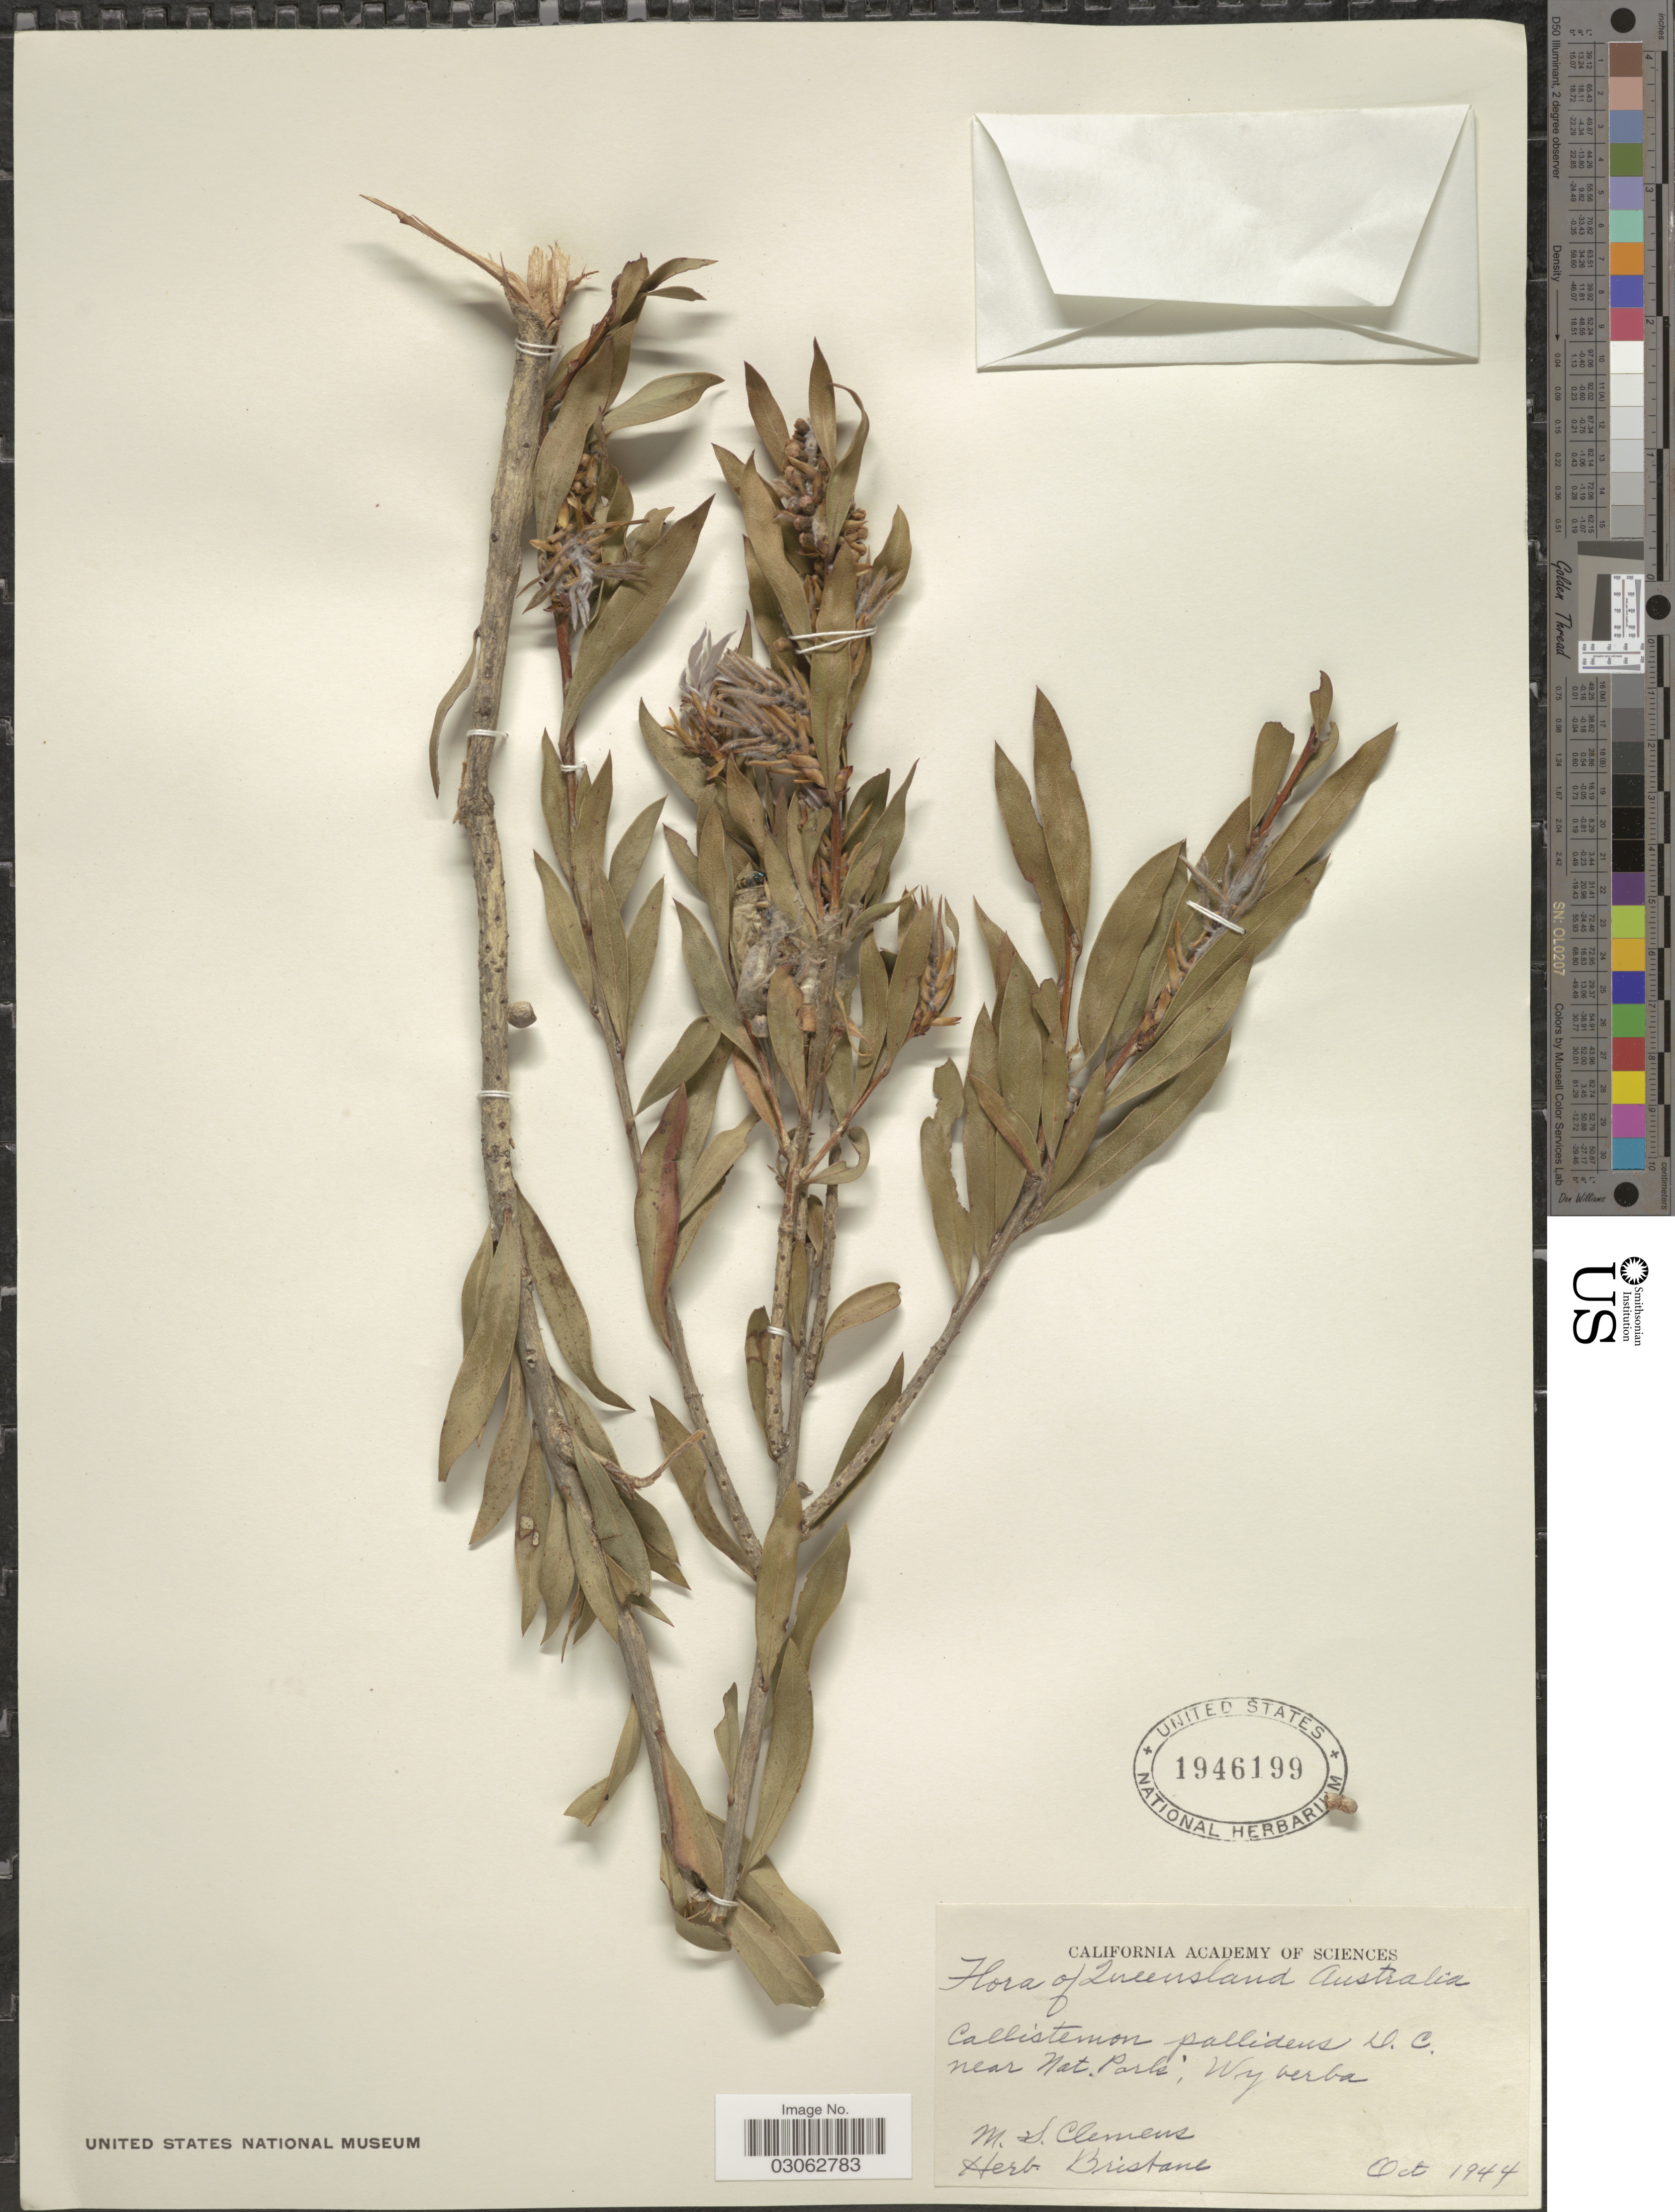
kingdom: Plantae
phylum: Tracheophyta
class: Magnoliopsida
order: Myrtales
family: Myrtaceae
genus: Callistemon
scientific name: Callistemon pallidus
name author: (Bonpl.) DC.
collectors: M. S. Clemens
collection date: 1944-10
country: Australia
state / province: Queensland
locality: Near Nat. Park, Wyberba.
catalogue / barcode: US 1946199